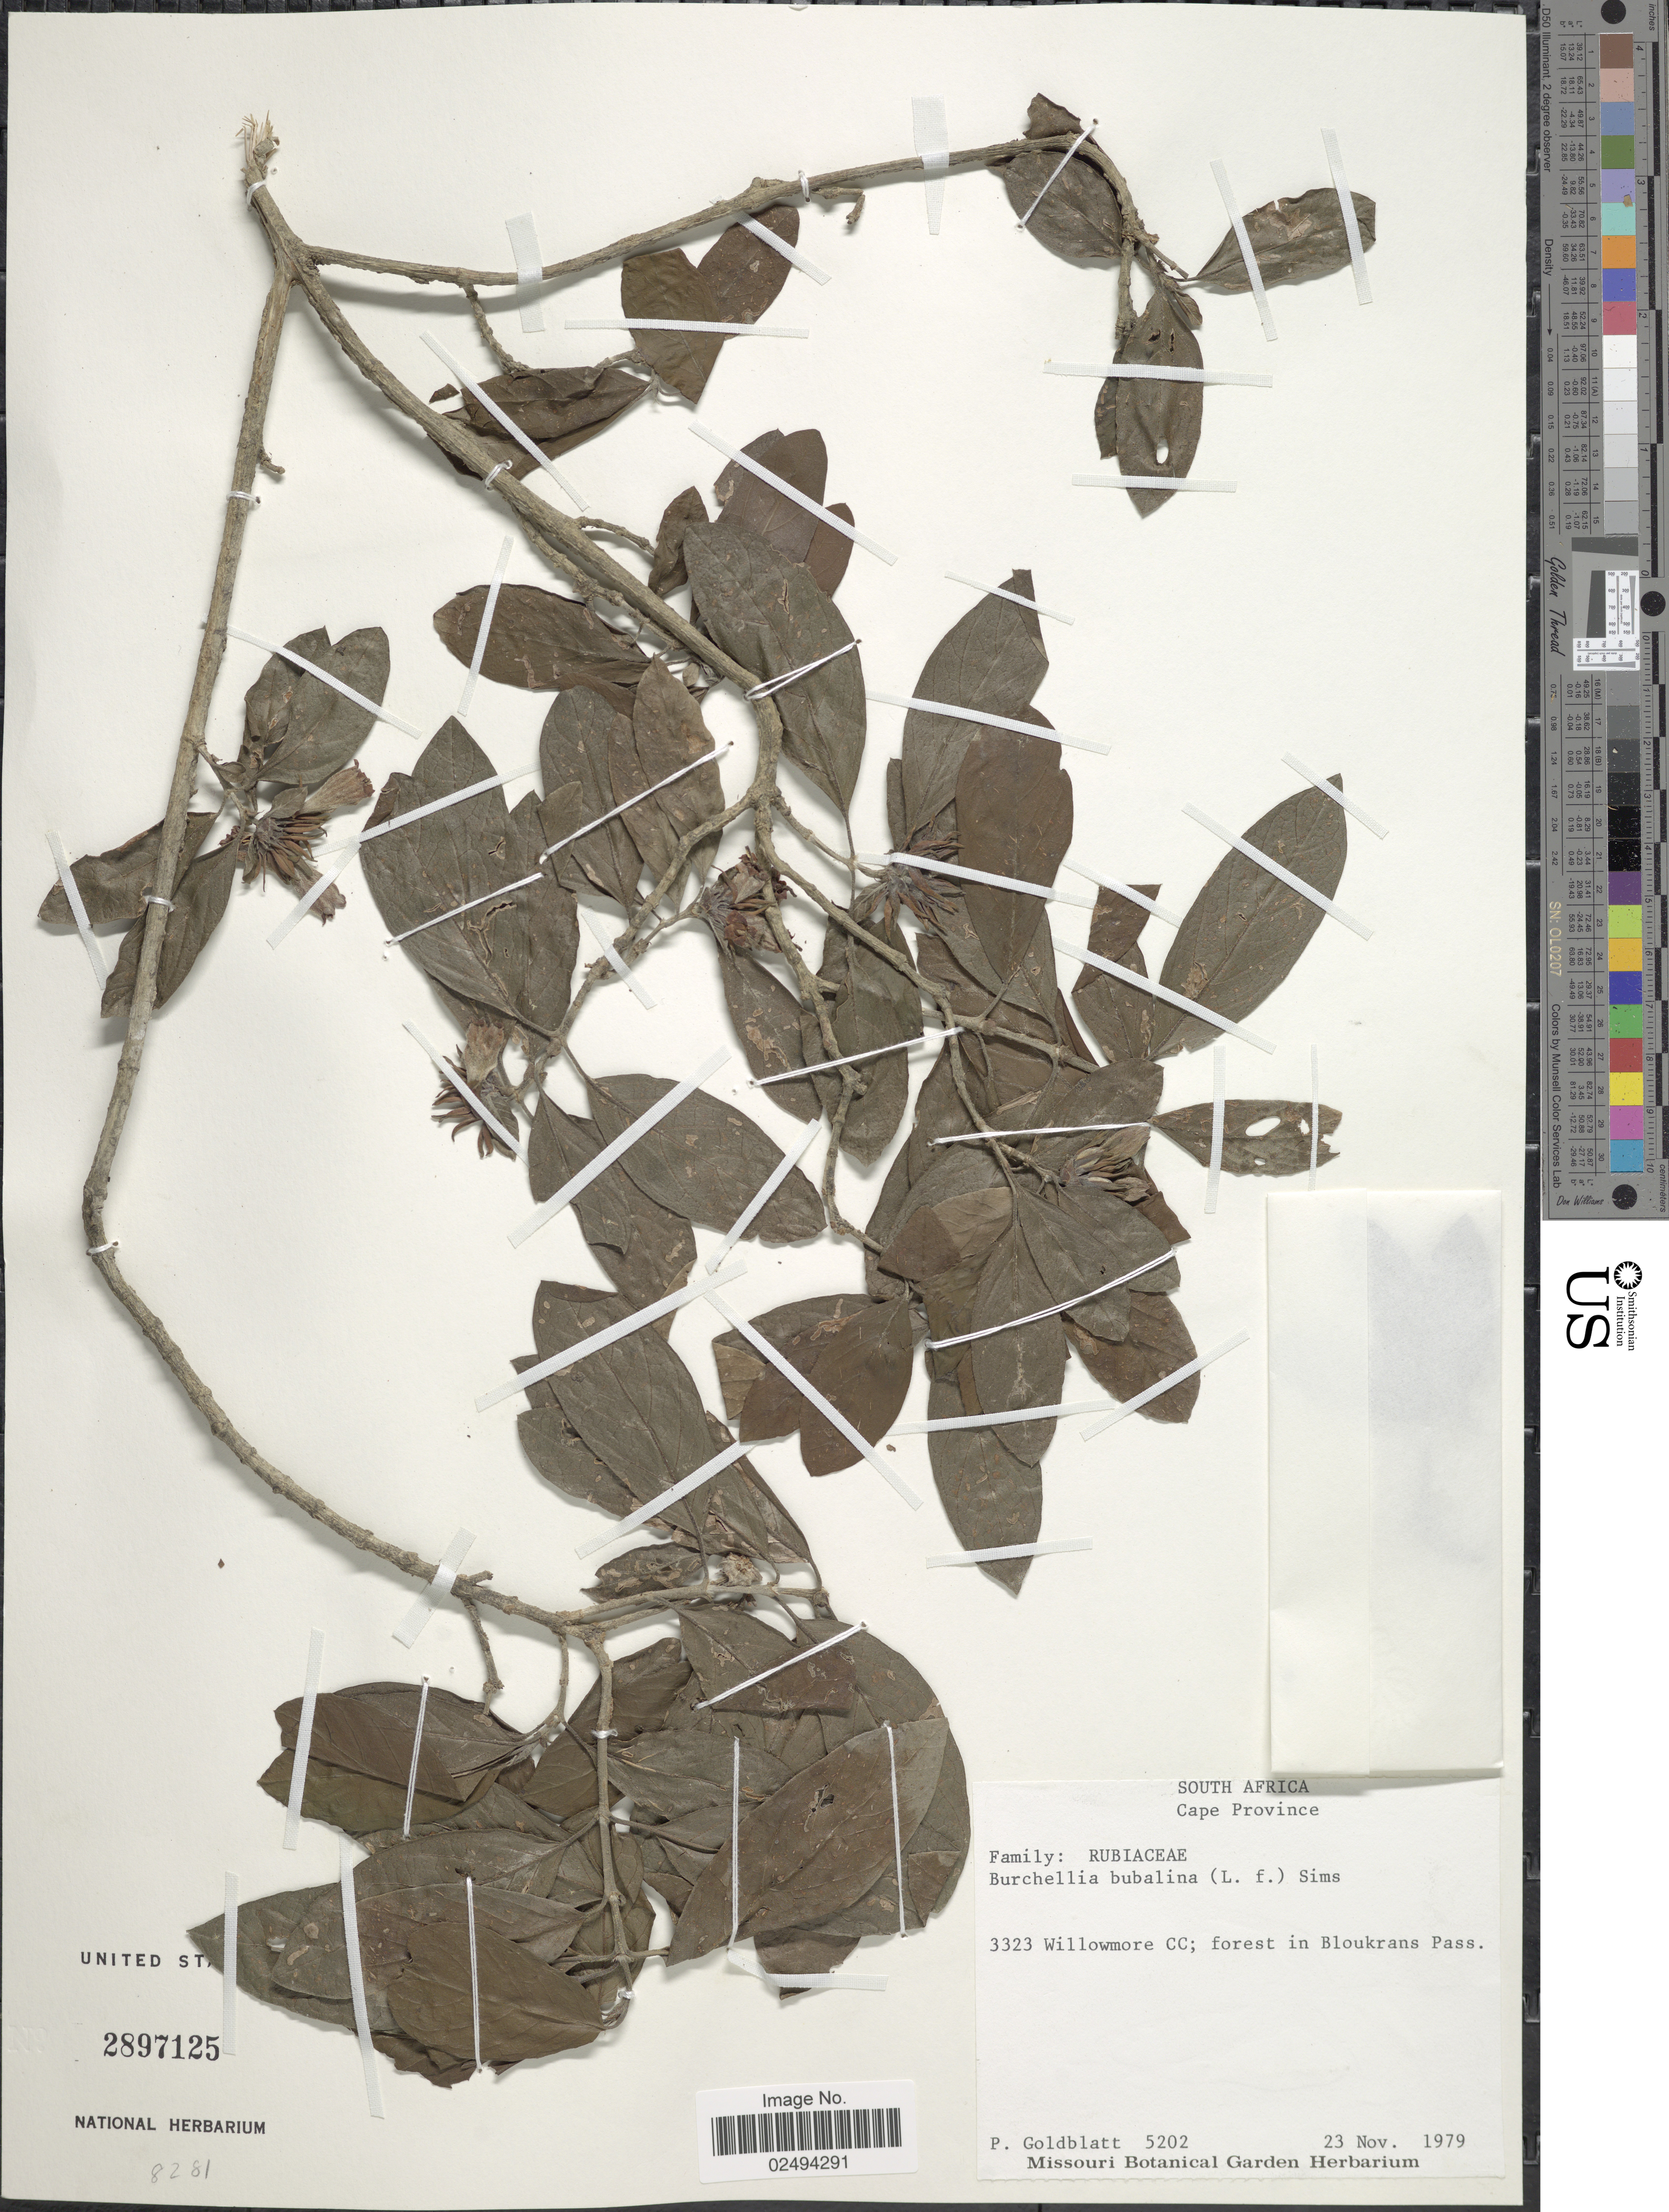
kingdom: Plantae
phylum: Tracheophyta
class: Magnoliopsida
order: Gentianales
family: Rubiaceae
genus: Burchellia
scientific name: Burchellia bubalina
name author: (L. f.) Sims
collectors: P. Goldblatt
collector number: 5202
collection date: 1979-11-23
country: South Africa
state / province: Eastern Cape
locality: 3323 Willowmore CC; forest in Bloukrans Pass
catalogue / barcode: US 2897125